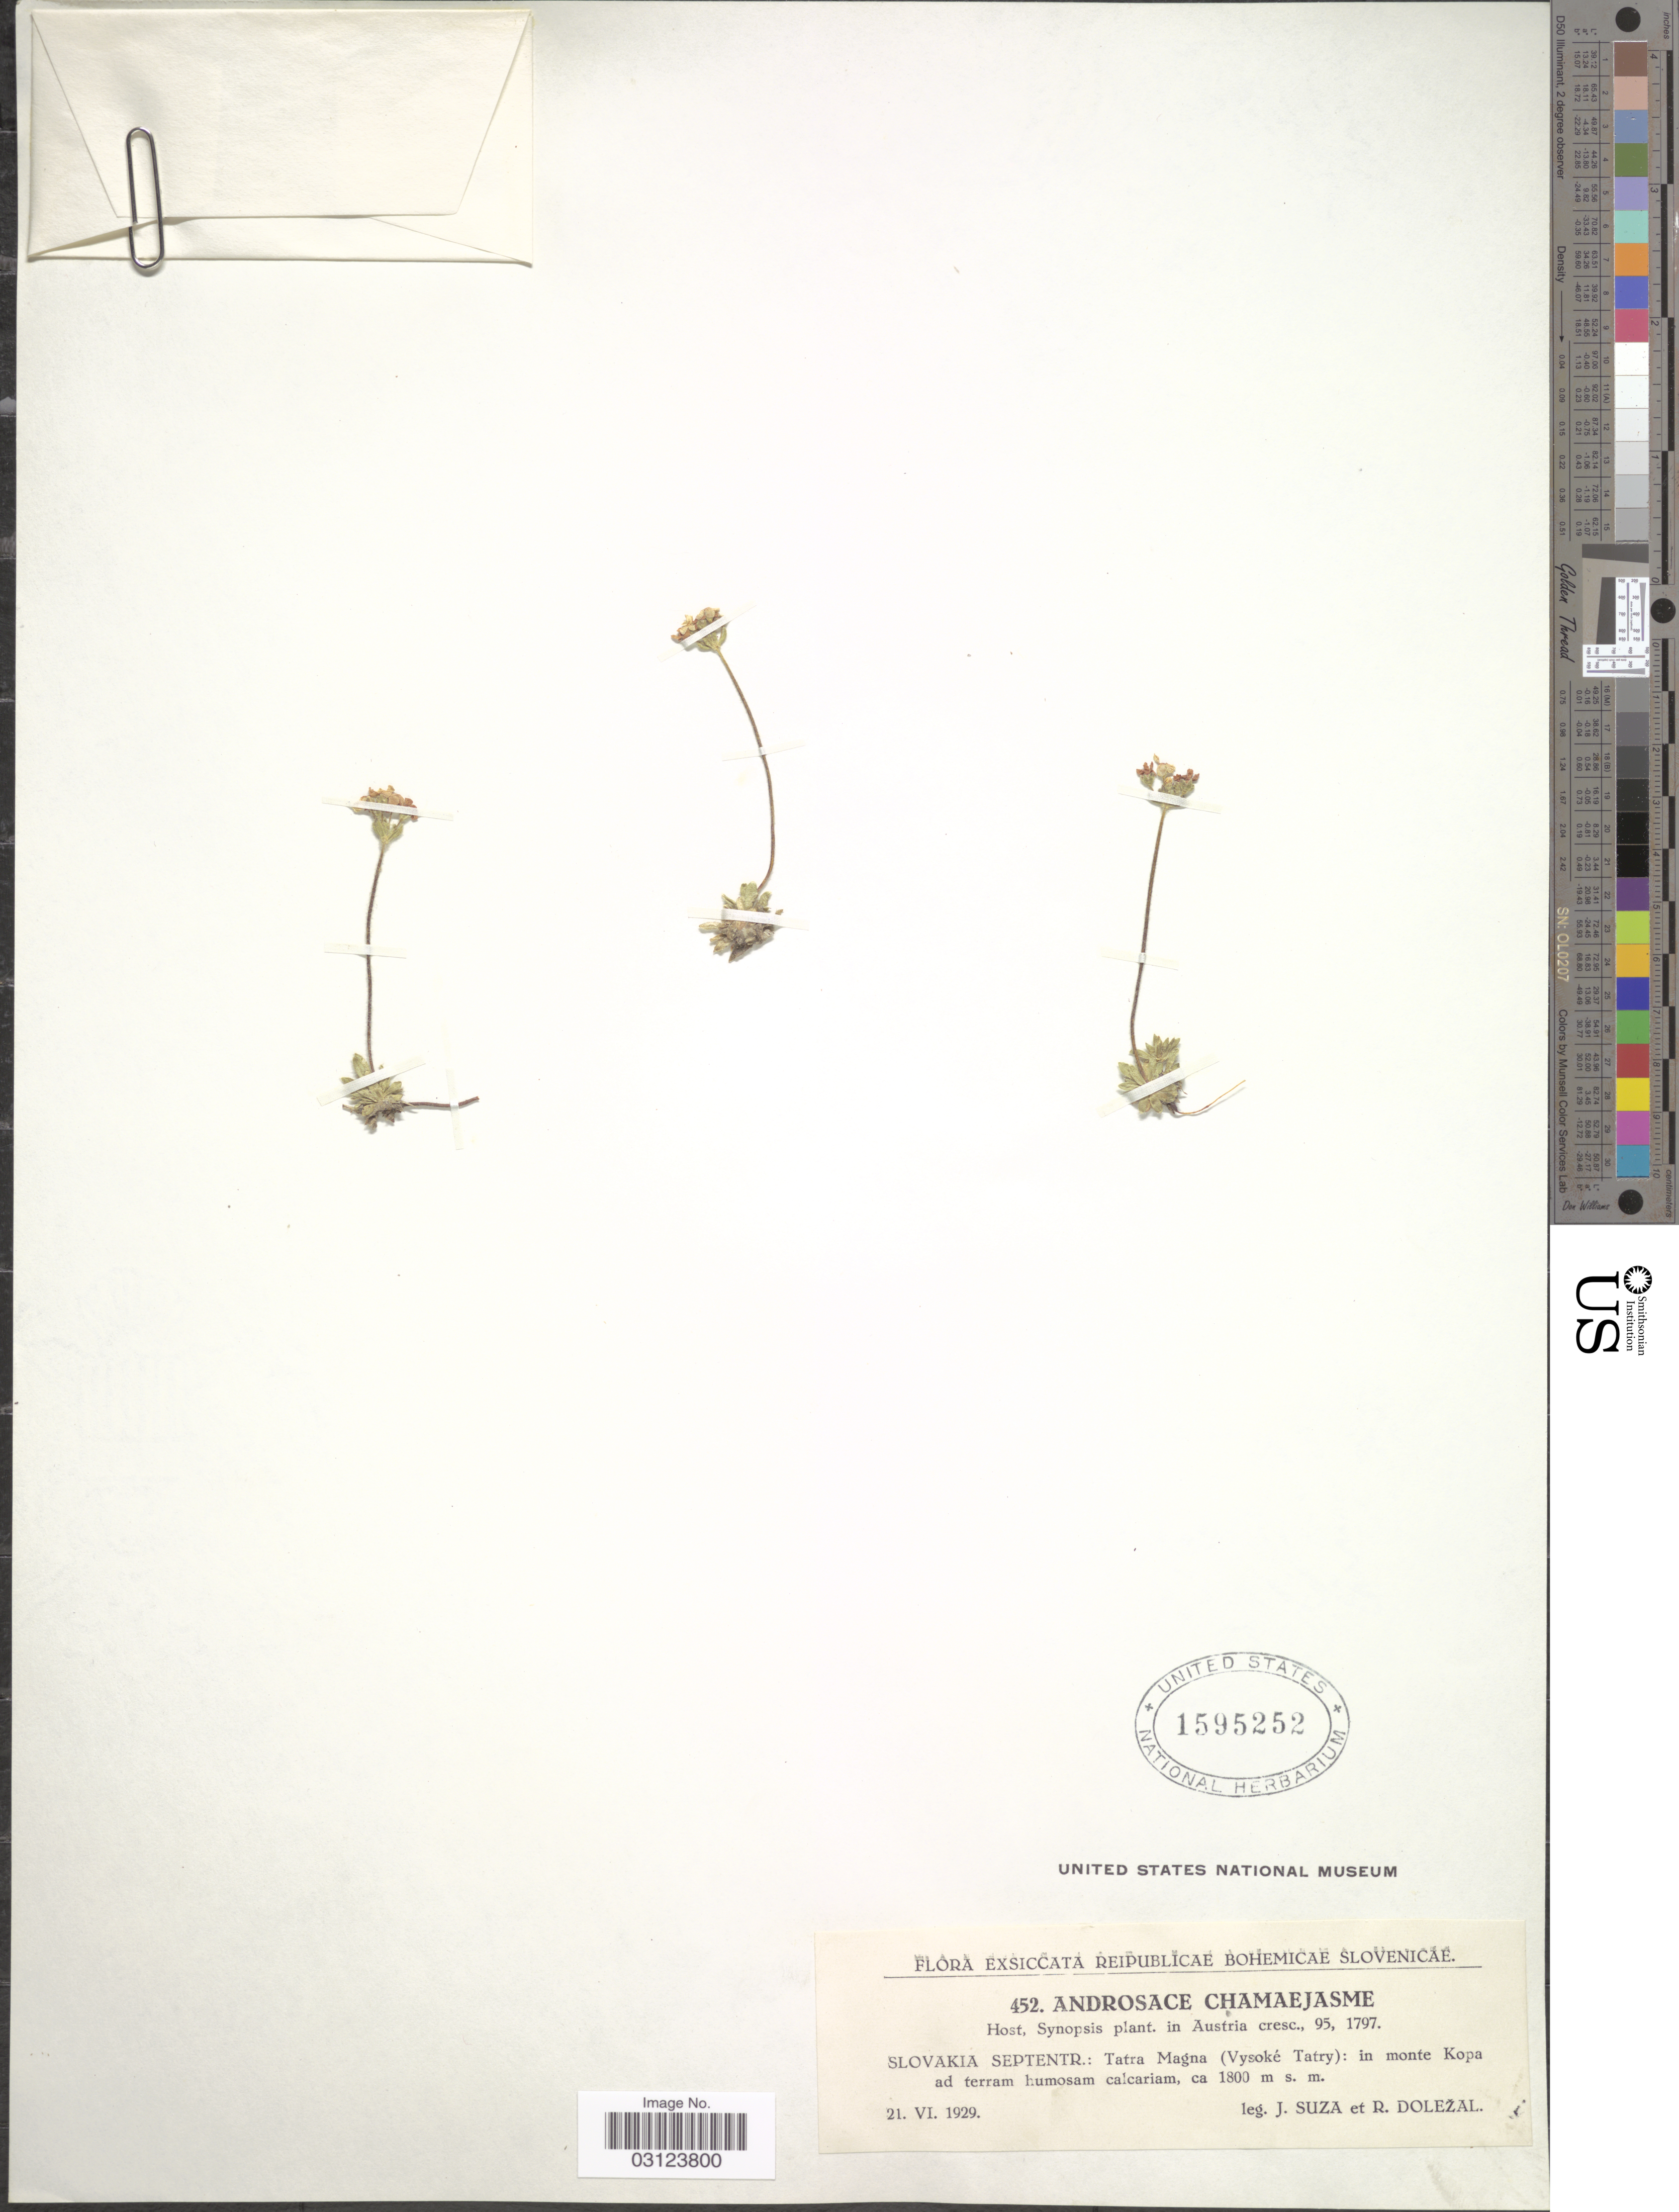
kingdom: Plantae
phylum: Tracheophyta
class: Magnoliopsida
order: Ericales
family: Primulaceae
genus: Androsace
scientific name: Androsace chamaejasme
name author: Wulfen ex Host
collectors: J. Suza & R. Dolezal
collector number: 452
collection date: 1929-06-21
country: Slovakia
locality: Reipublicae Bohemicae Slovenicae. Slovakia Septentr.: Tatra Magna (Vysoké Tatry): in monte Kopa ad terram humosam calcariam.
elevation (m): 1800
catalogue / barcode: US 1595252